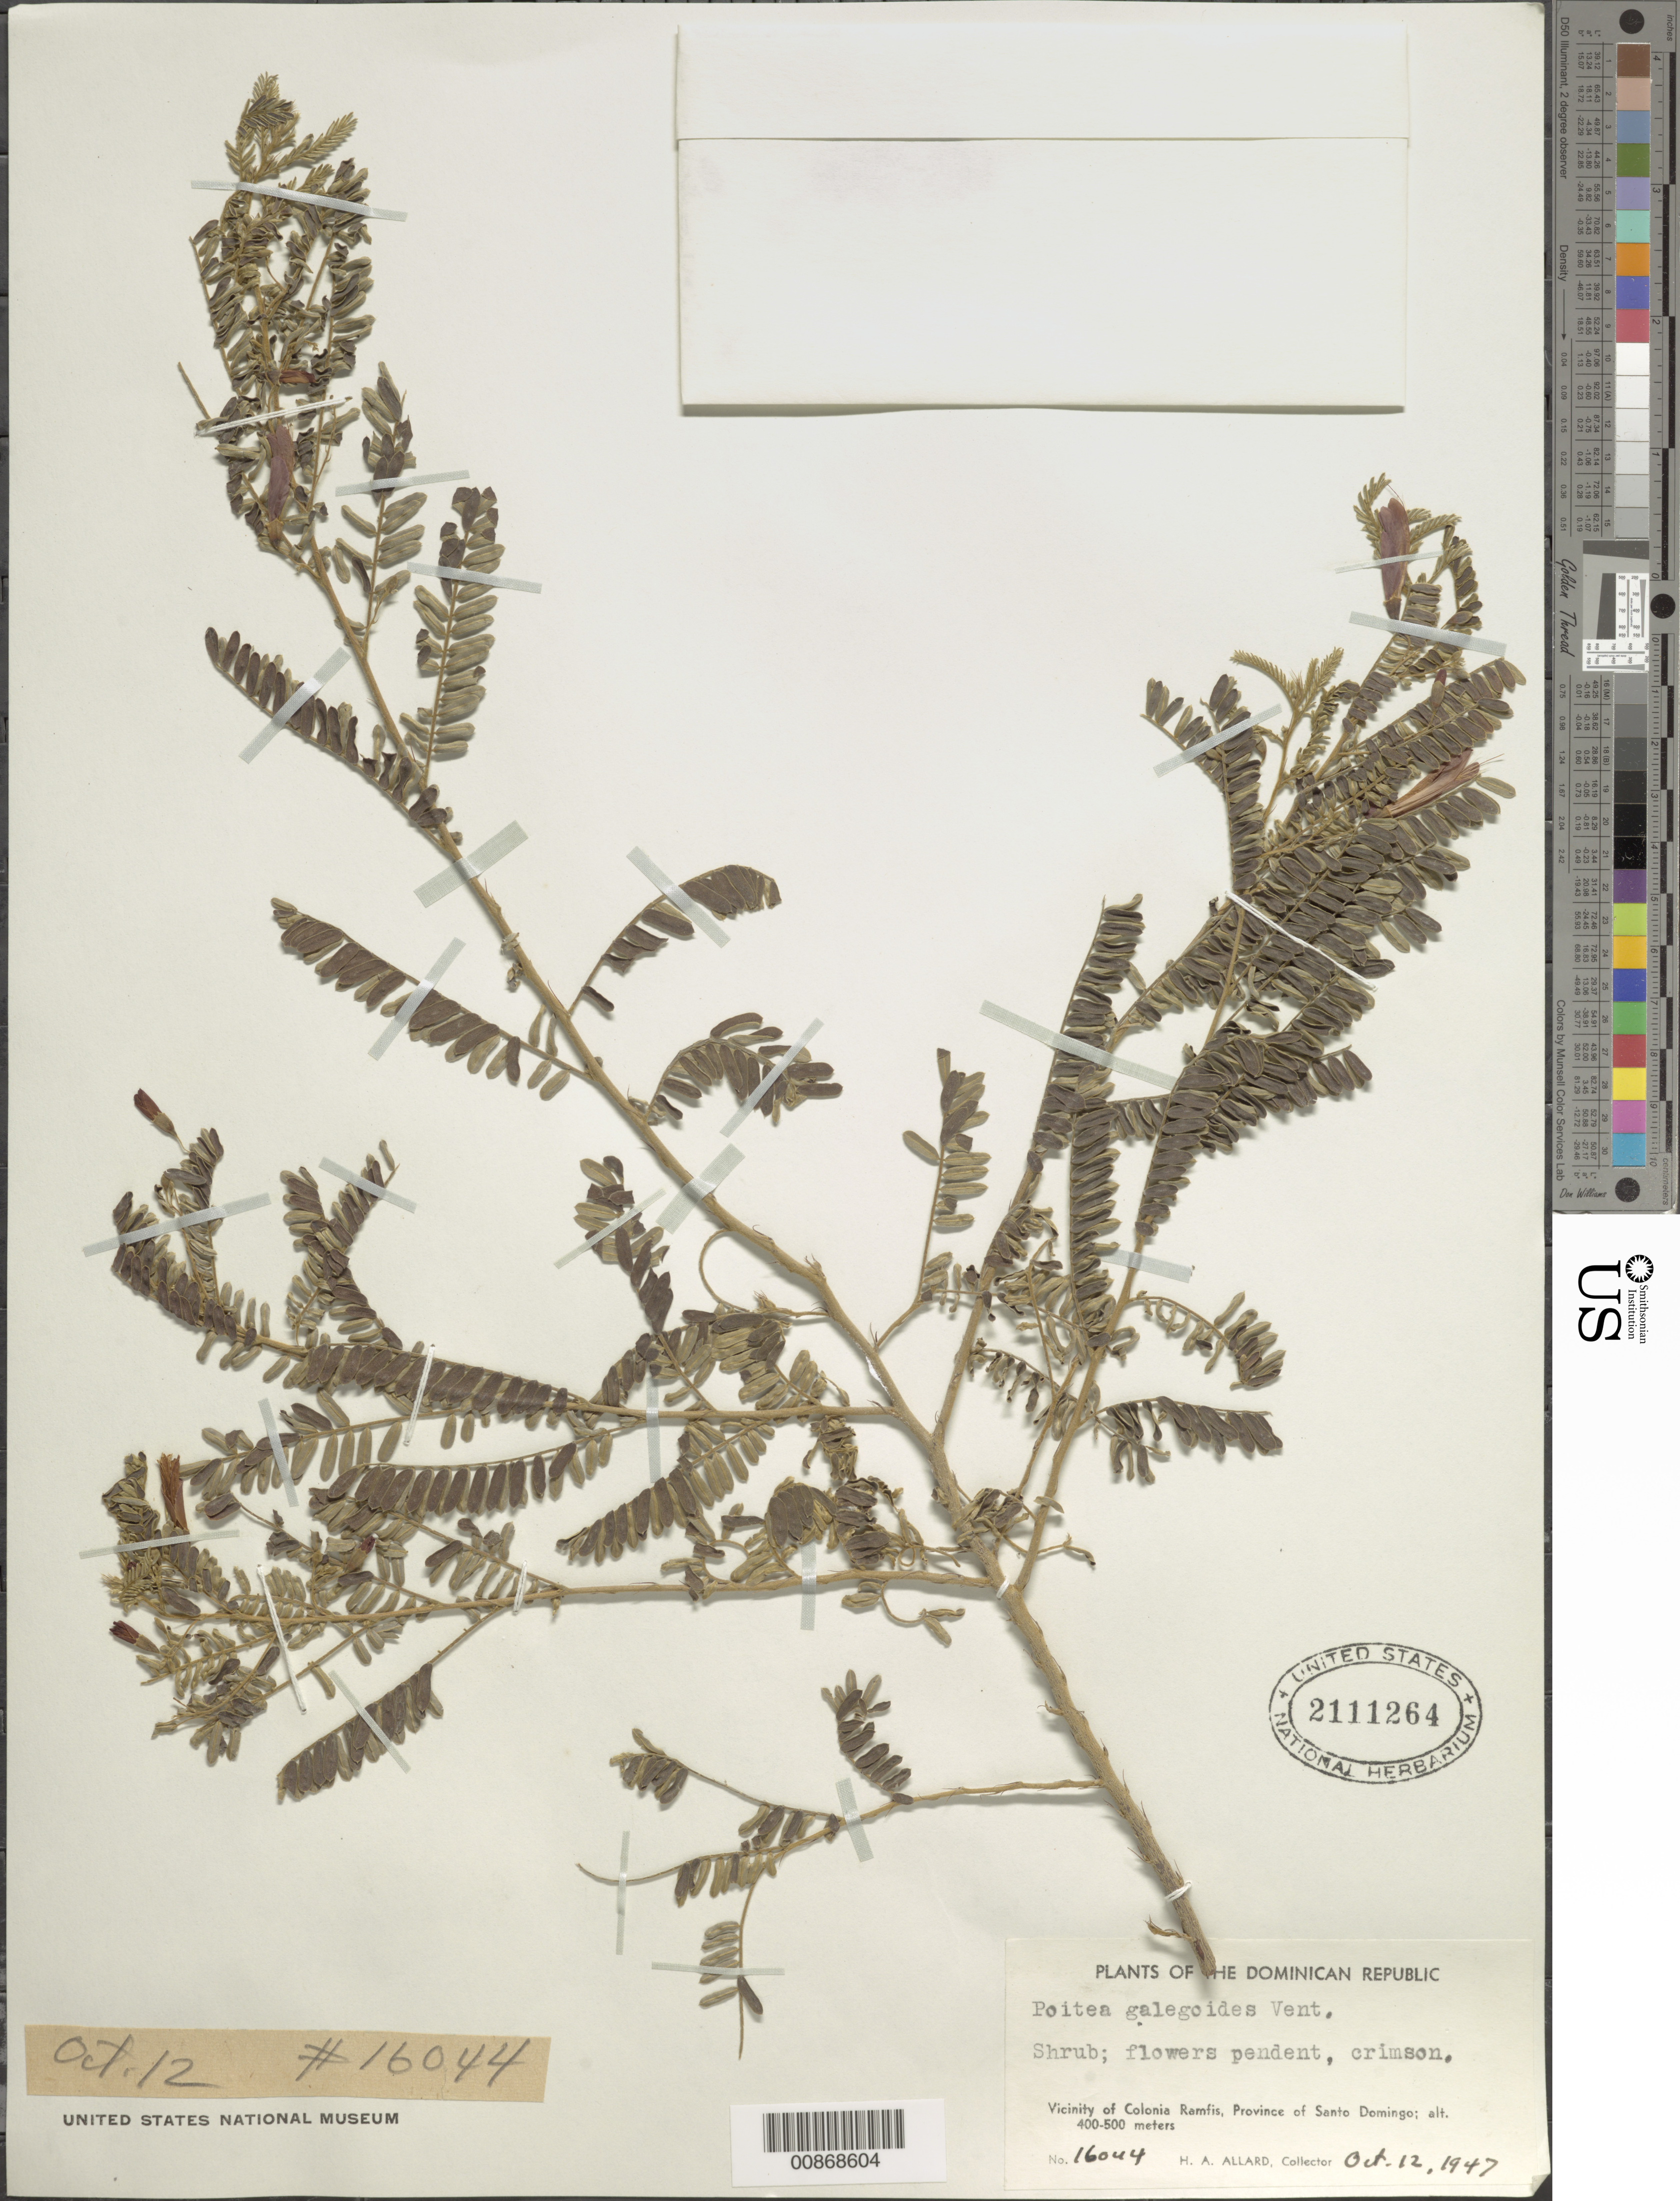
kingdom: Plantae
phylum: Tracheophyta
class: Magnoliopsida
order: Fabales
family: Fabaceae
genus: Poitea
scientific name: Poitea galegoides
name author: Vent.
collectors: H. A. Allard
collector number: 16044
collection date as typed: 12 Oct 1947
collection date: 1947-10-12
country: Dominican Republic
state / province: Distrito Nacional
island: Hispaniola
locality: Vicinity of Colonia Ramfis, Province of Santo Domingo (obsolete).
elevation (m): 400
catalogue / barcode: US 2111264